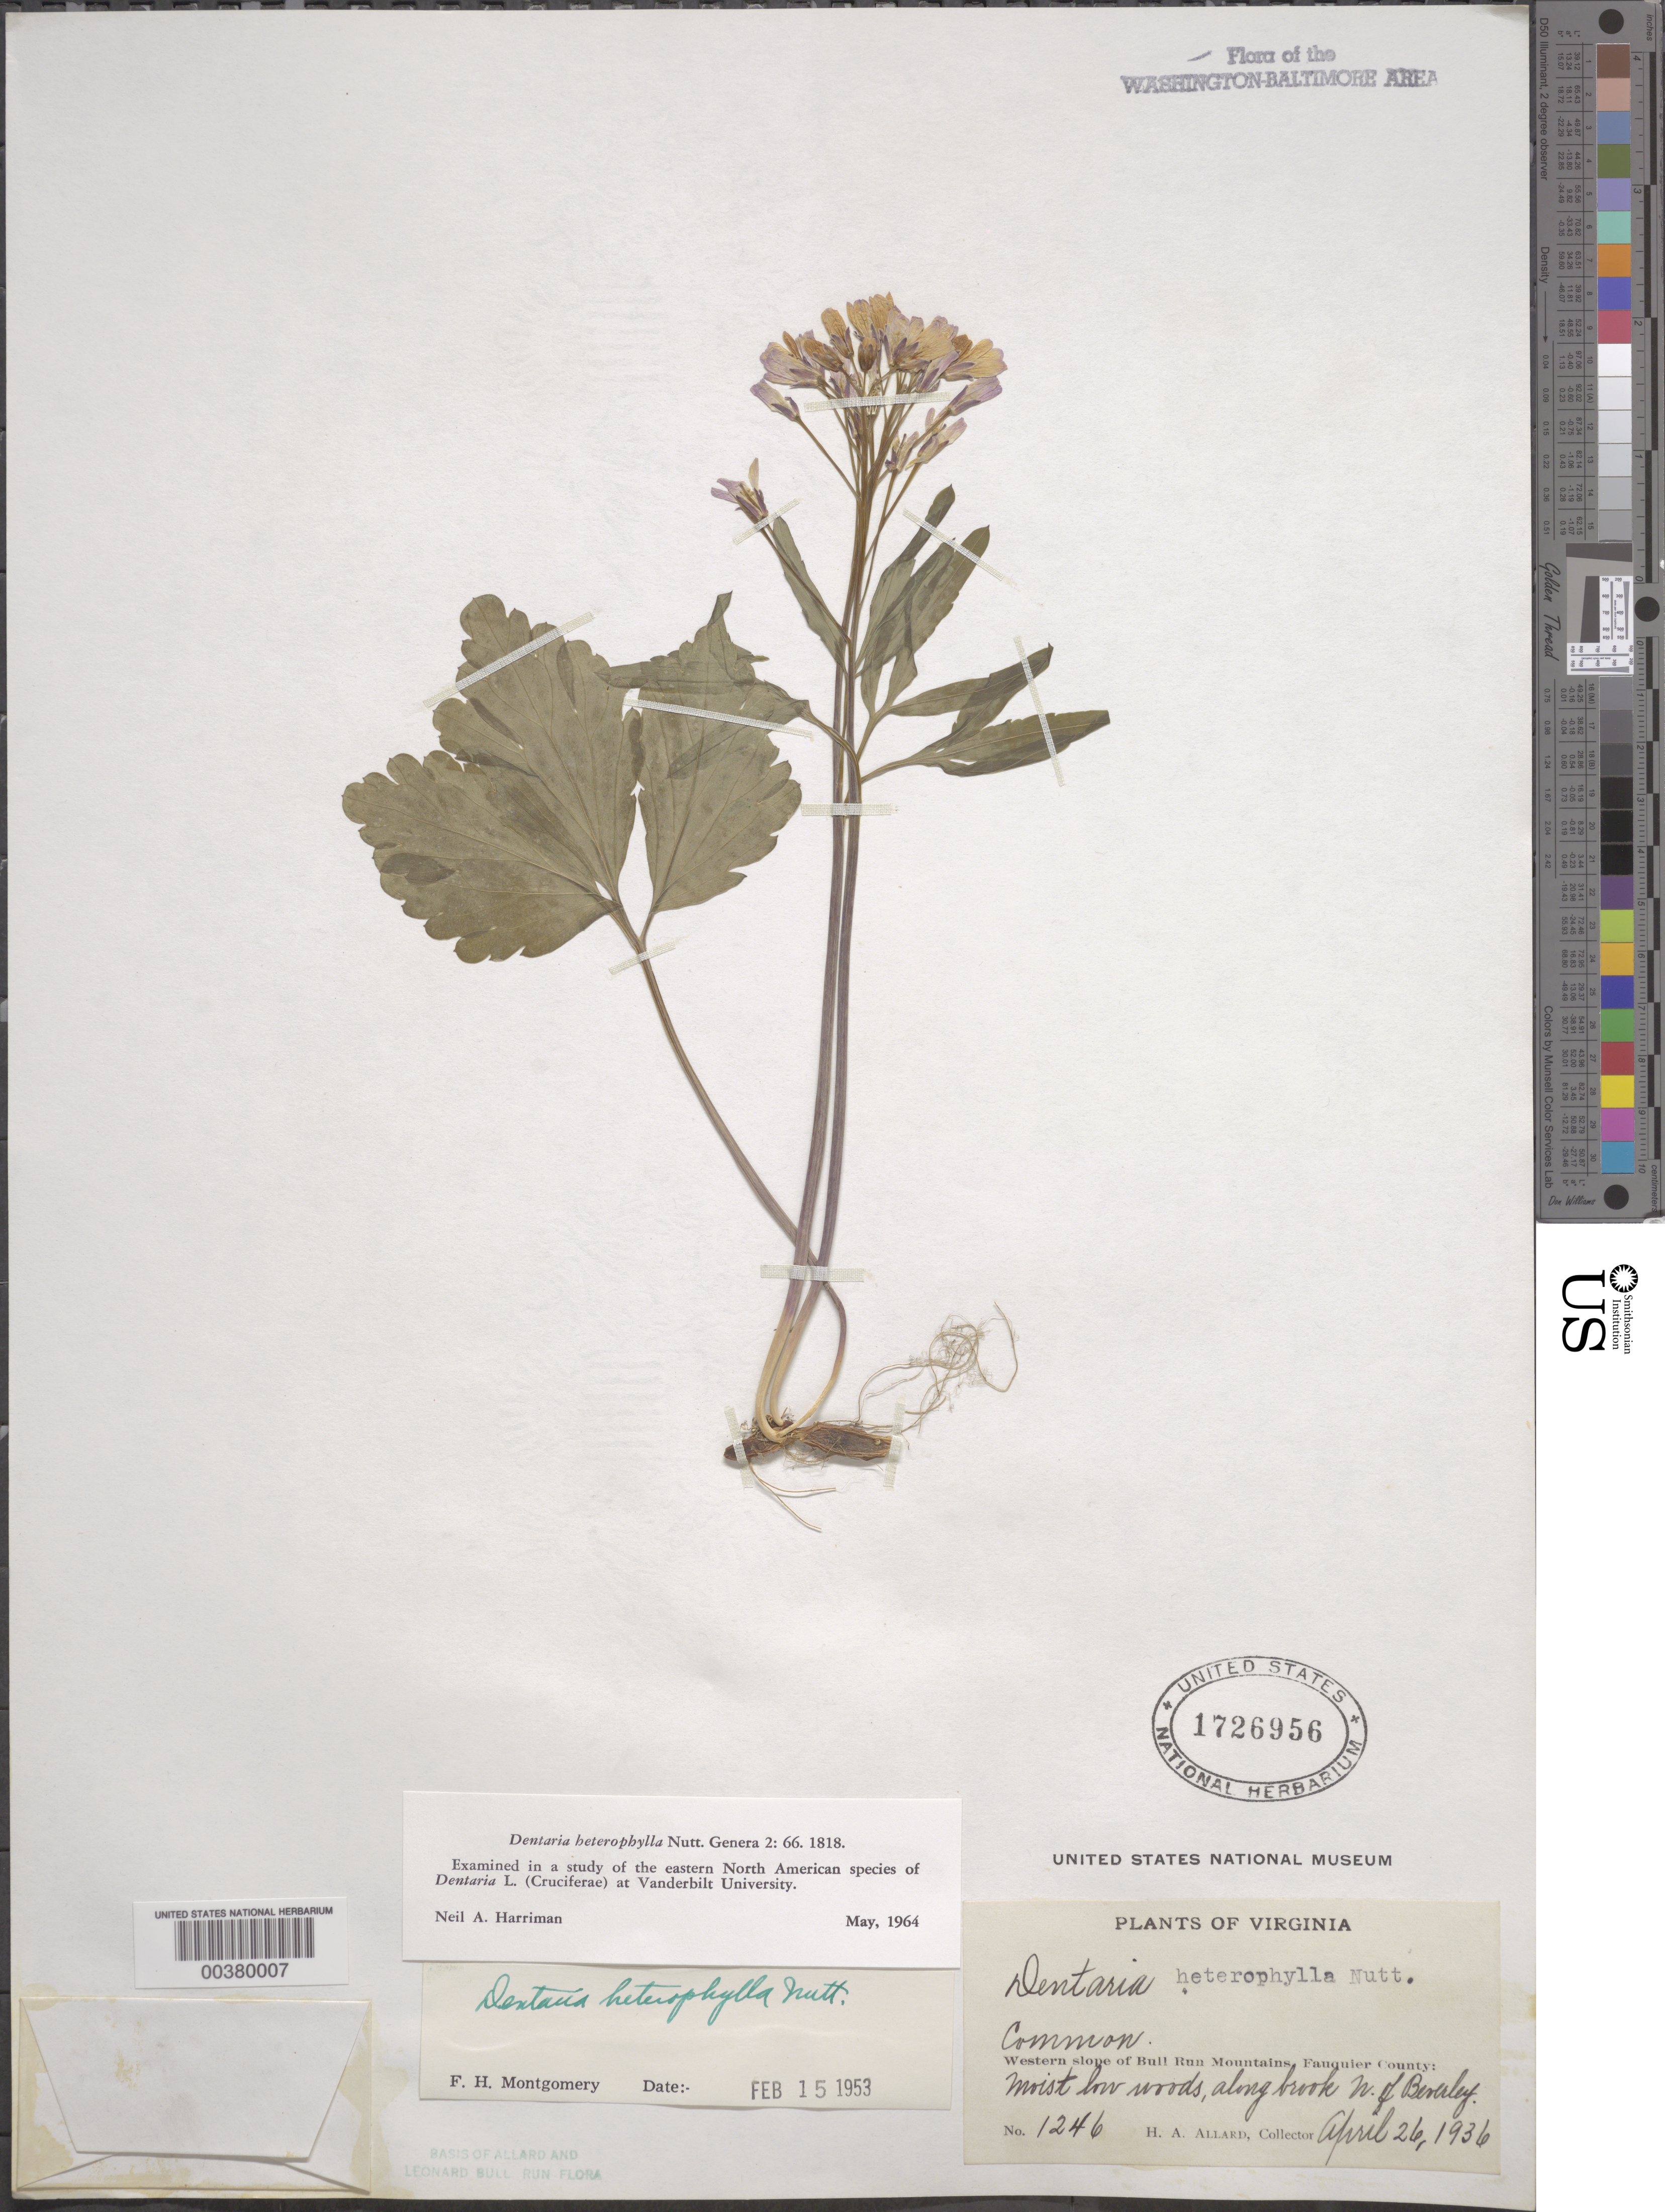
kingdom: Plantae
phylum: Tracheophyta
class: Magnoliopsida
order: Brassicales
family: Brassicaceae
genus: Cardamine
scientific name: Cardamine angustata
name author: O.E. Schulz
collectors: H. A. Allard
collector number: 1246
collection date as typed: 26 Apr 1936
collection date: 1936-04-26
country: United States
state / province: Virginia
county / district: Fauquier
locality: Western Slope of Bull Run Mountains, North of Beverley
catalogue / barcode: US 1726956